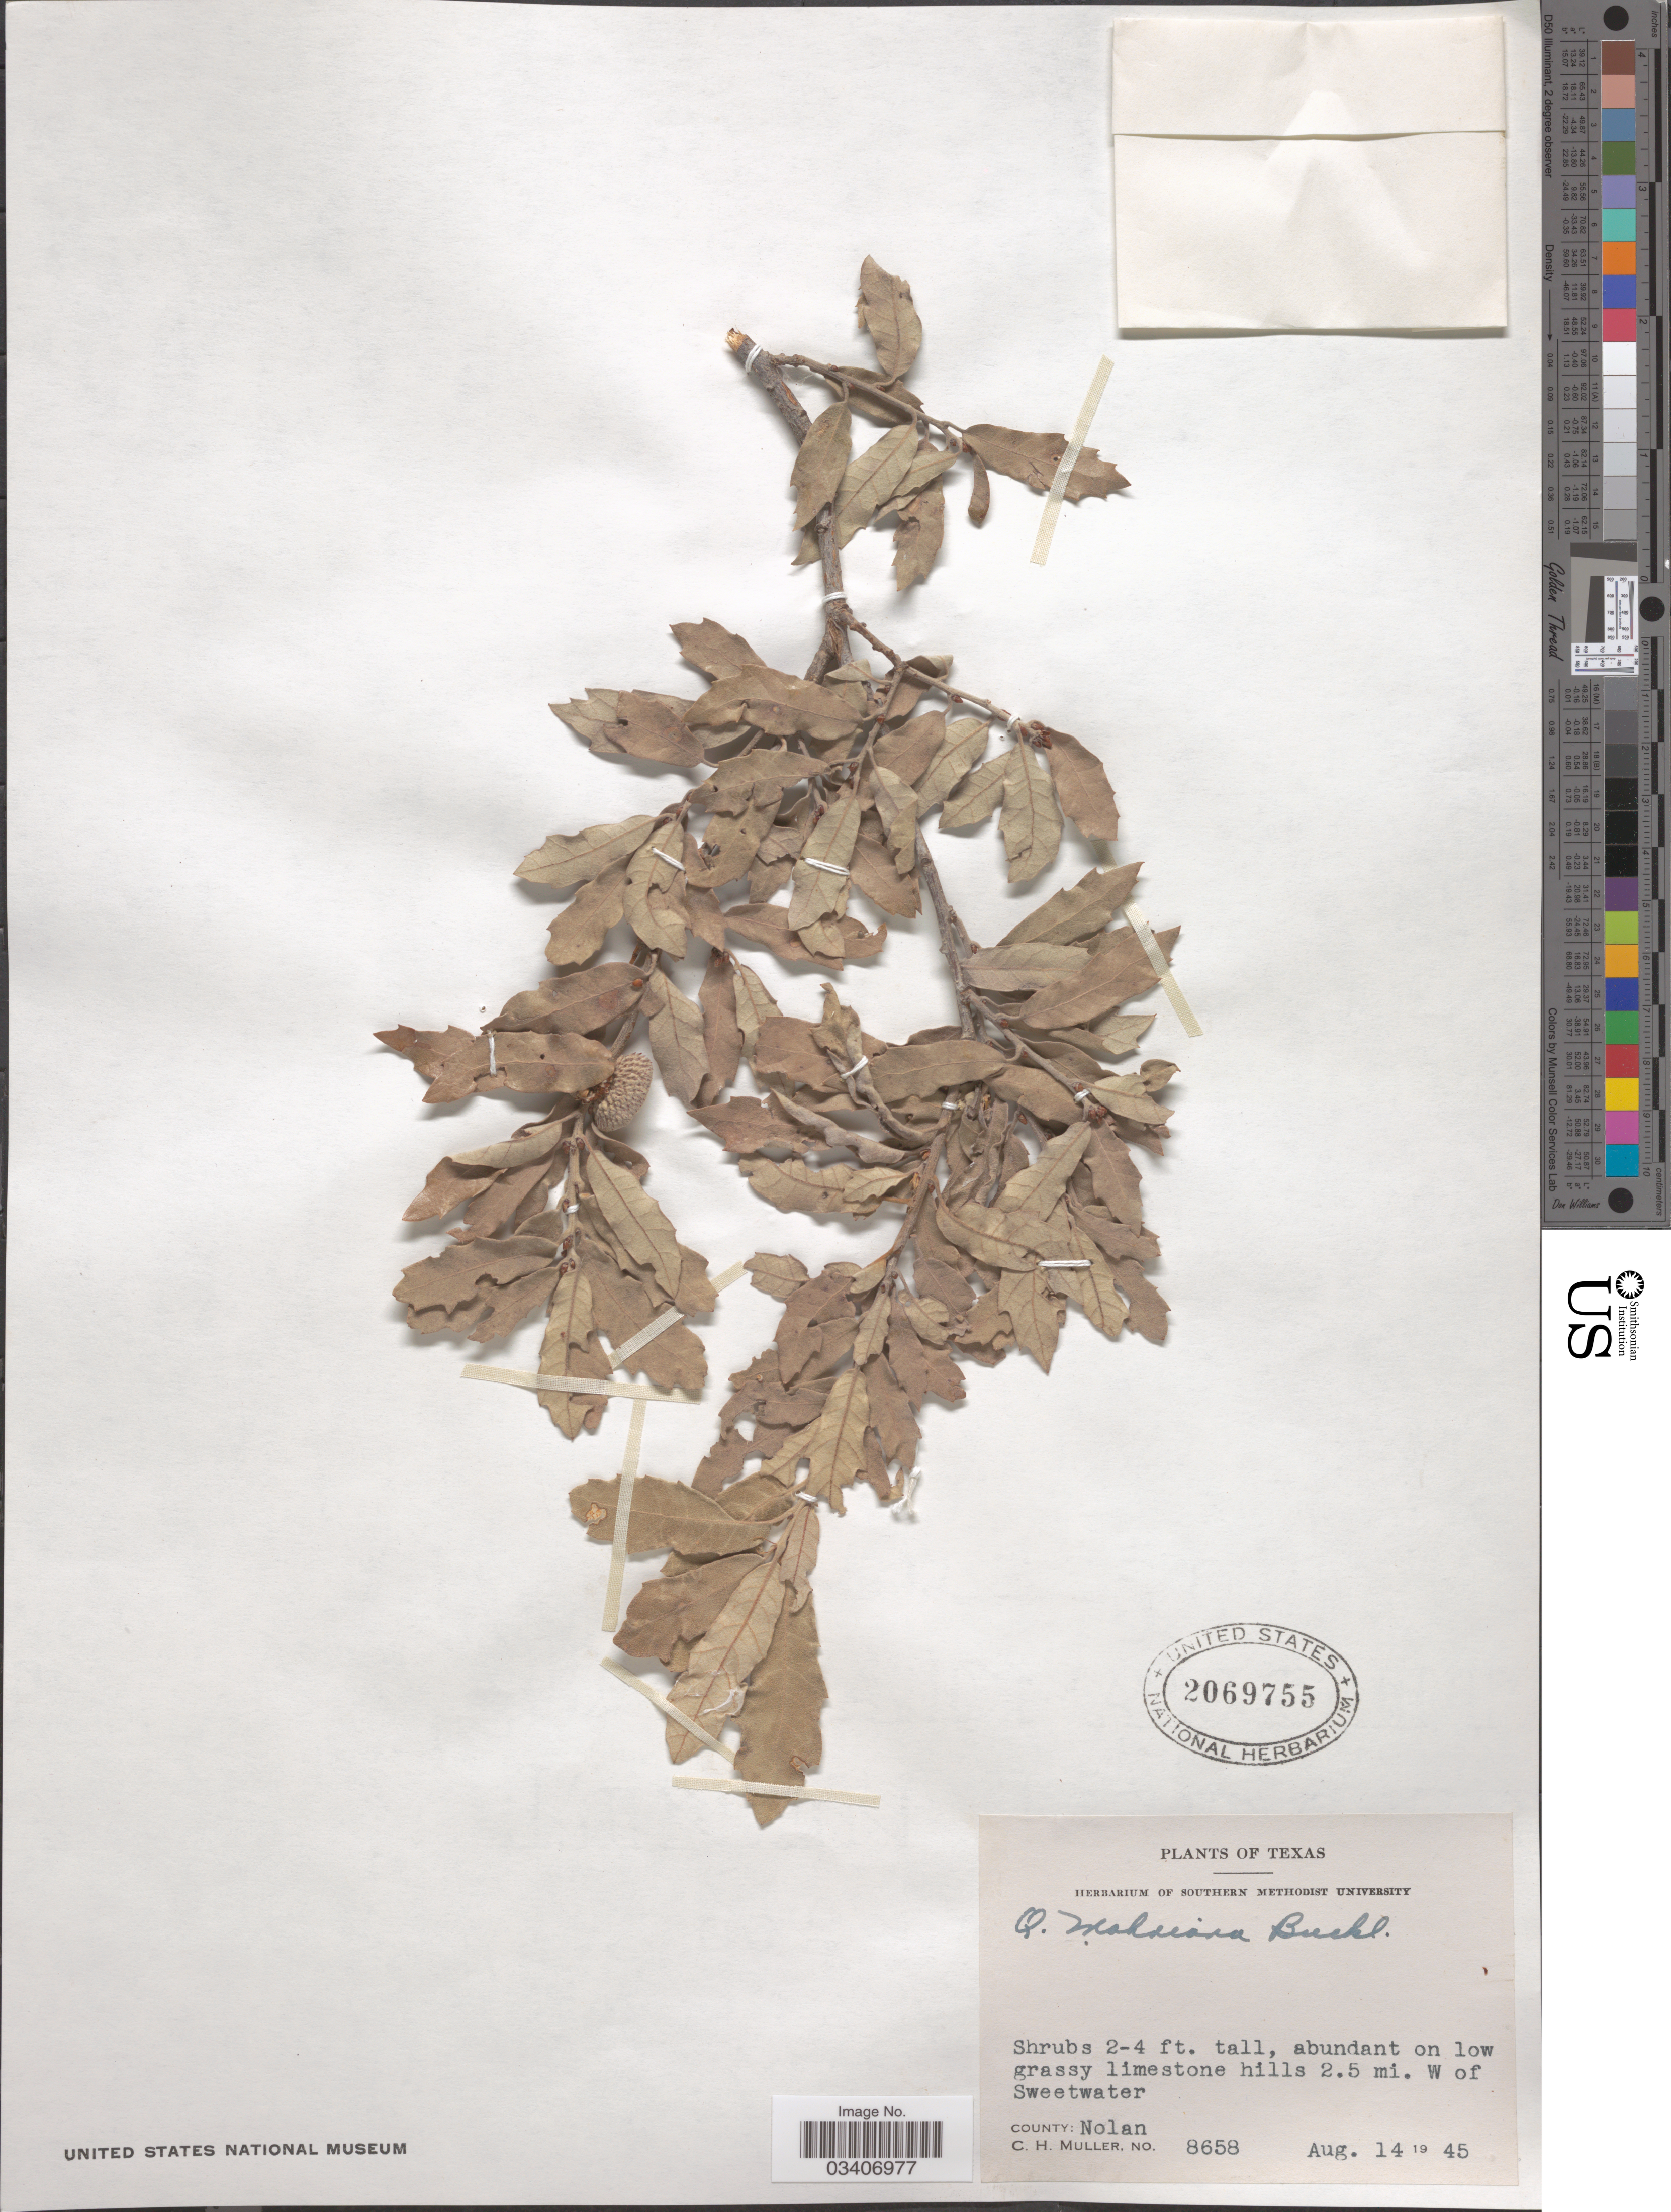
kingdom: Plantae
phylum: Tracheophyta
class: Magnoliopsida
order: Fagales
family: Fagaceae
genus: Quercus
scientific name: Quercus mohriana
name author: Buckley ex Rydb.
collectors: C. H. Mueller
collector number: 8658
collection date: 1945-08-14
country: United States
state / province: Texas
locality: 2.5 mi. W of Sweetwater. County: Nolan.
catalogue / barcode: US 2069755